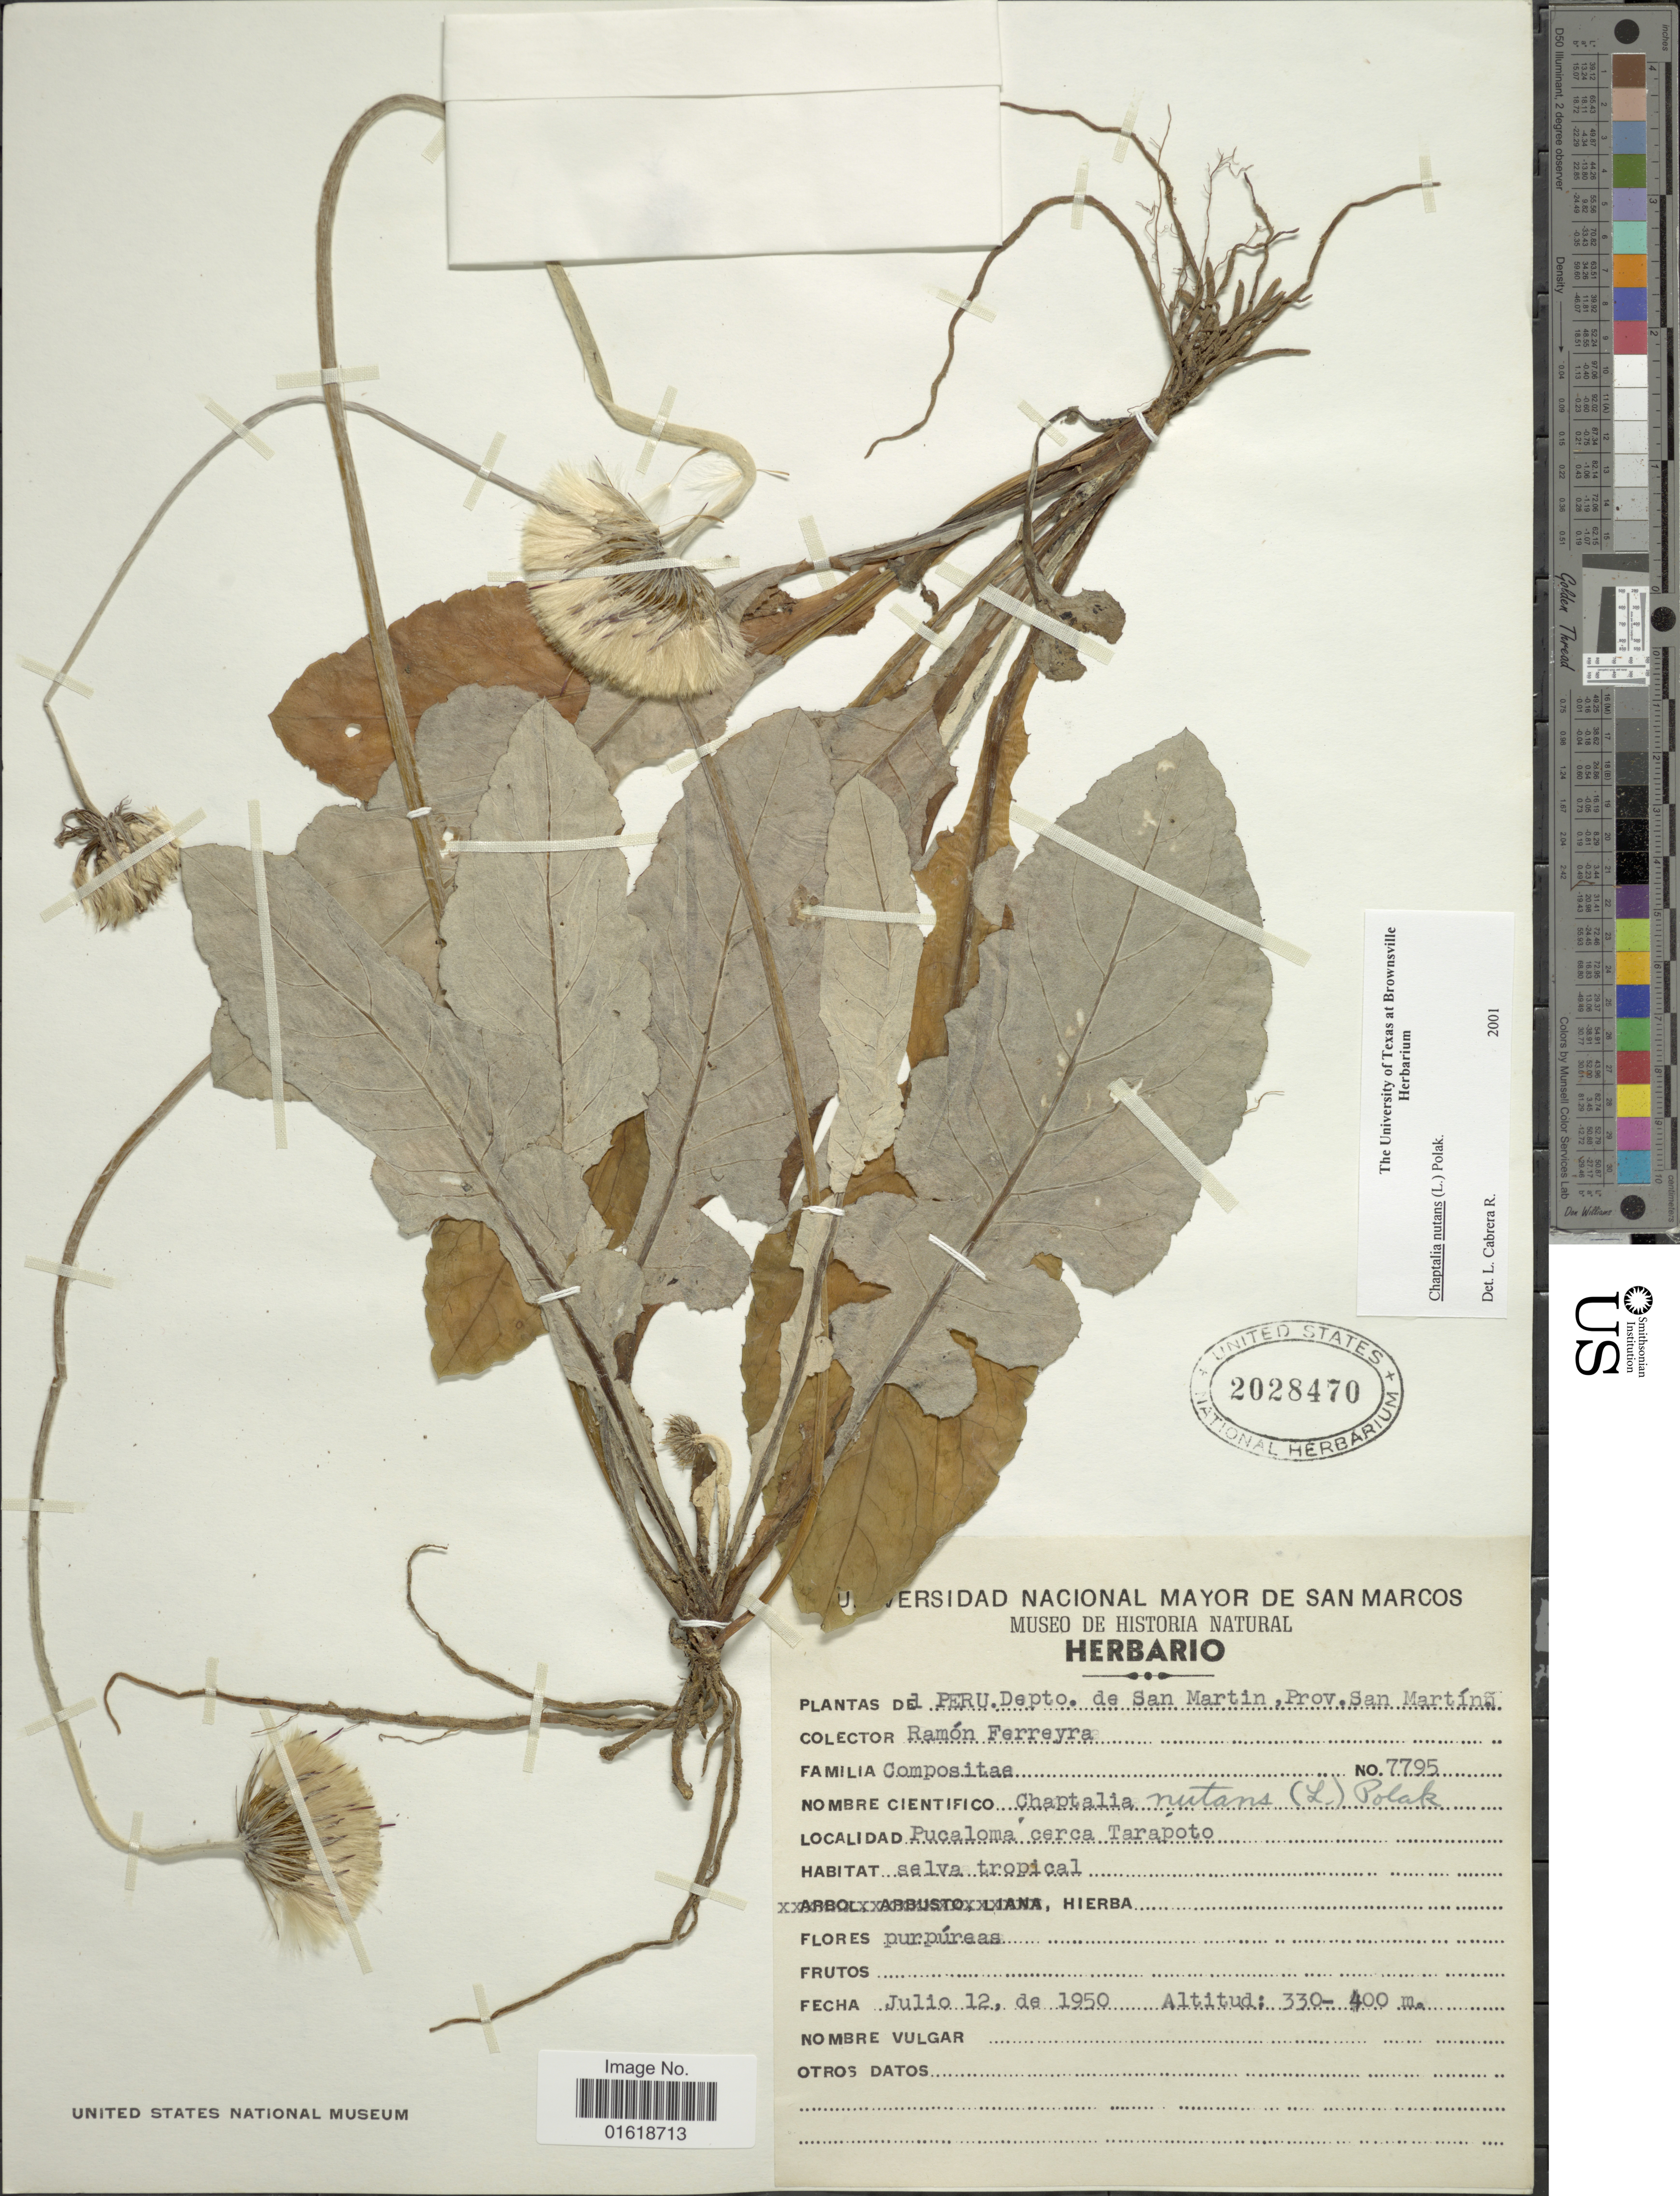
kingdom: Plantae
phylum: Tracheophyta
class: Magnoliopsida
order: Asterales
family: Asteraceae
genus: Chaptalia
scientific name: Chaptalia nutans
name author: (L.) Pol.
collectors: R. A. Ferreyra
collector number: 7795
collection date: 1950-07-12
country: Peru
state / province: San Martín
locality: Depto. de San Martin, Prov. San Martín. Pucaloma cerca Tarapoto.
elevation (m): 330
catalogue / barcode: US 2028470